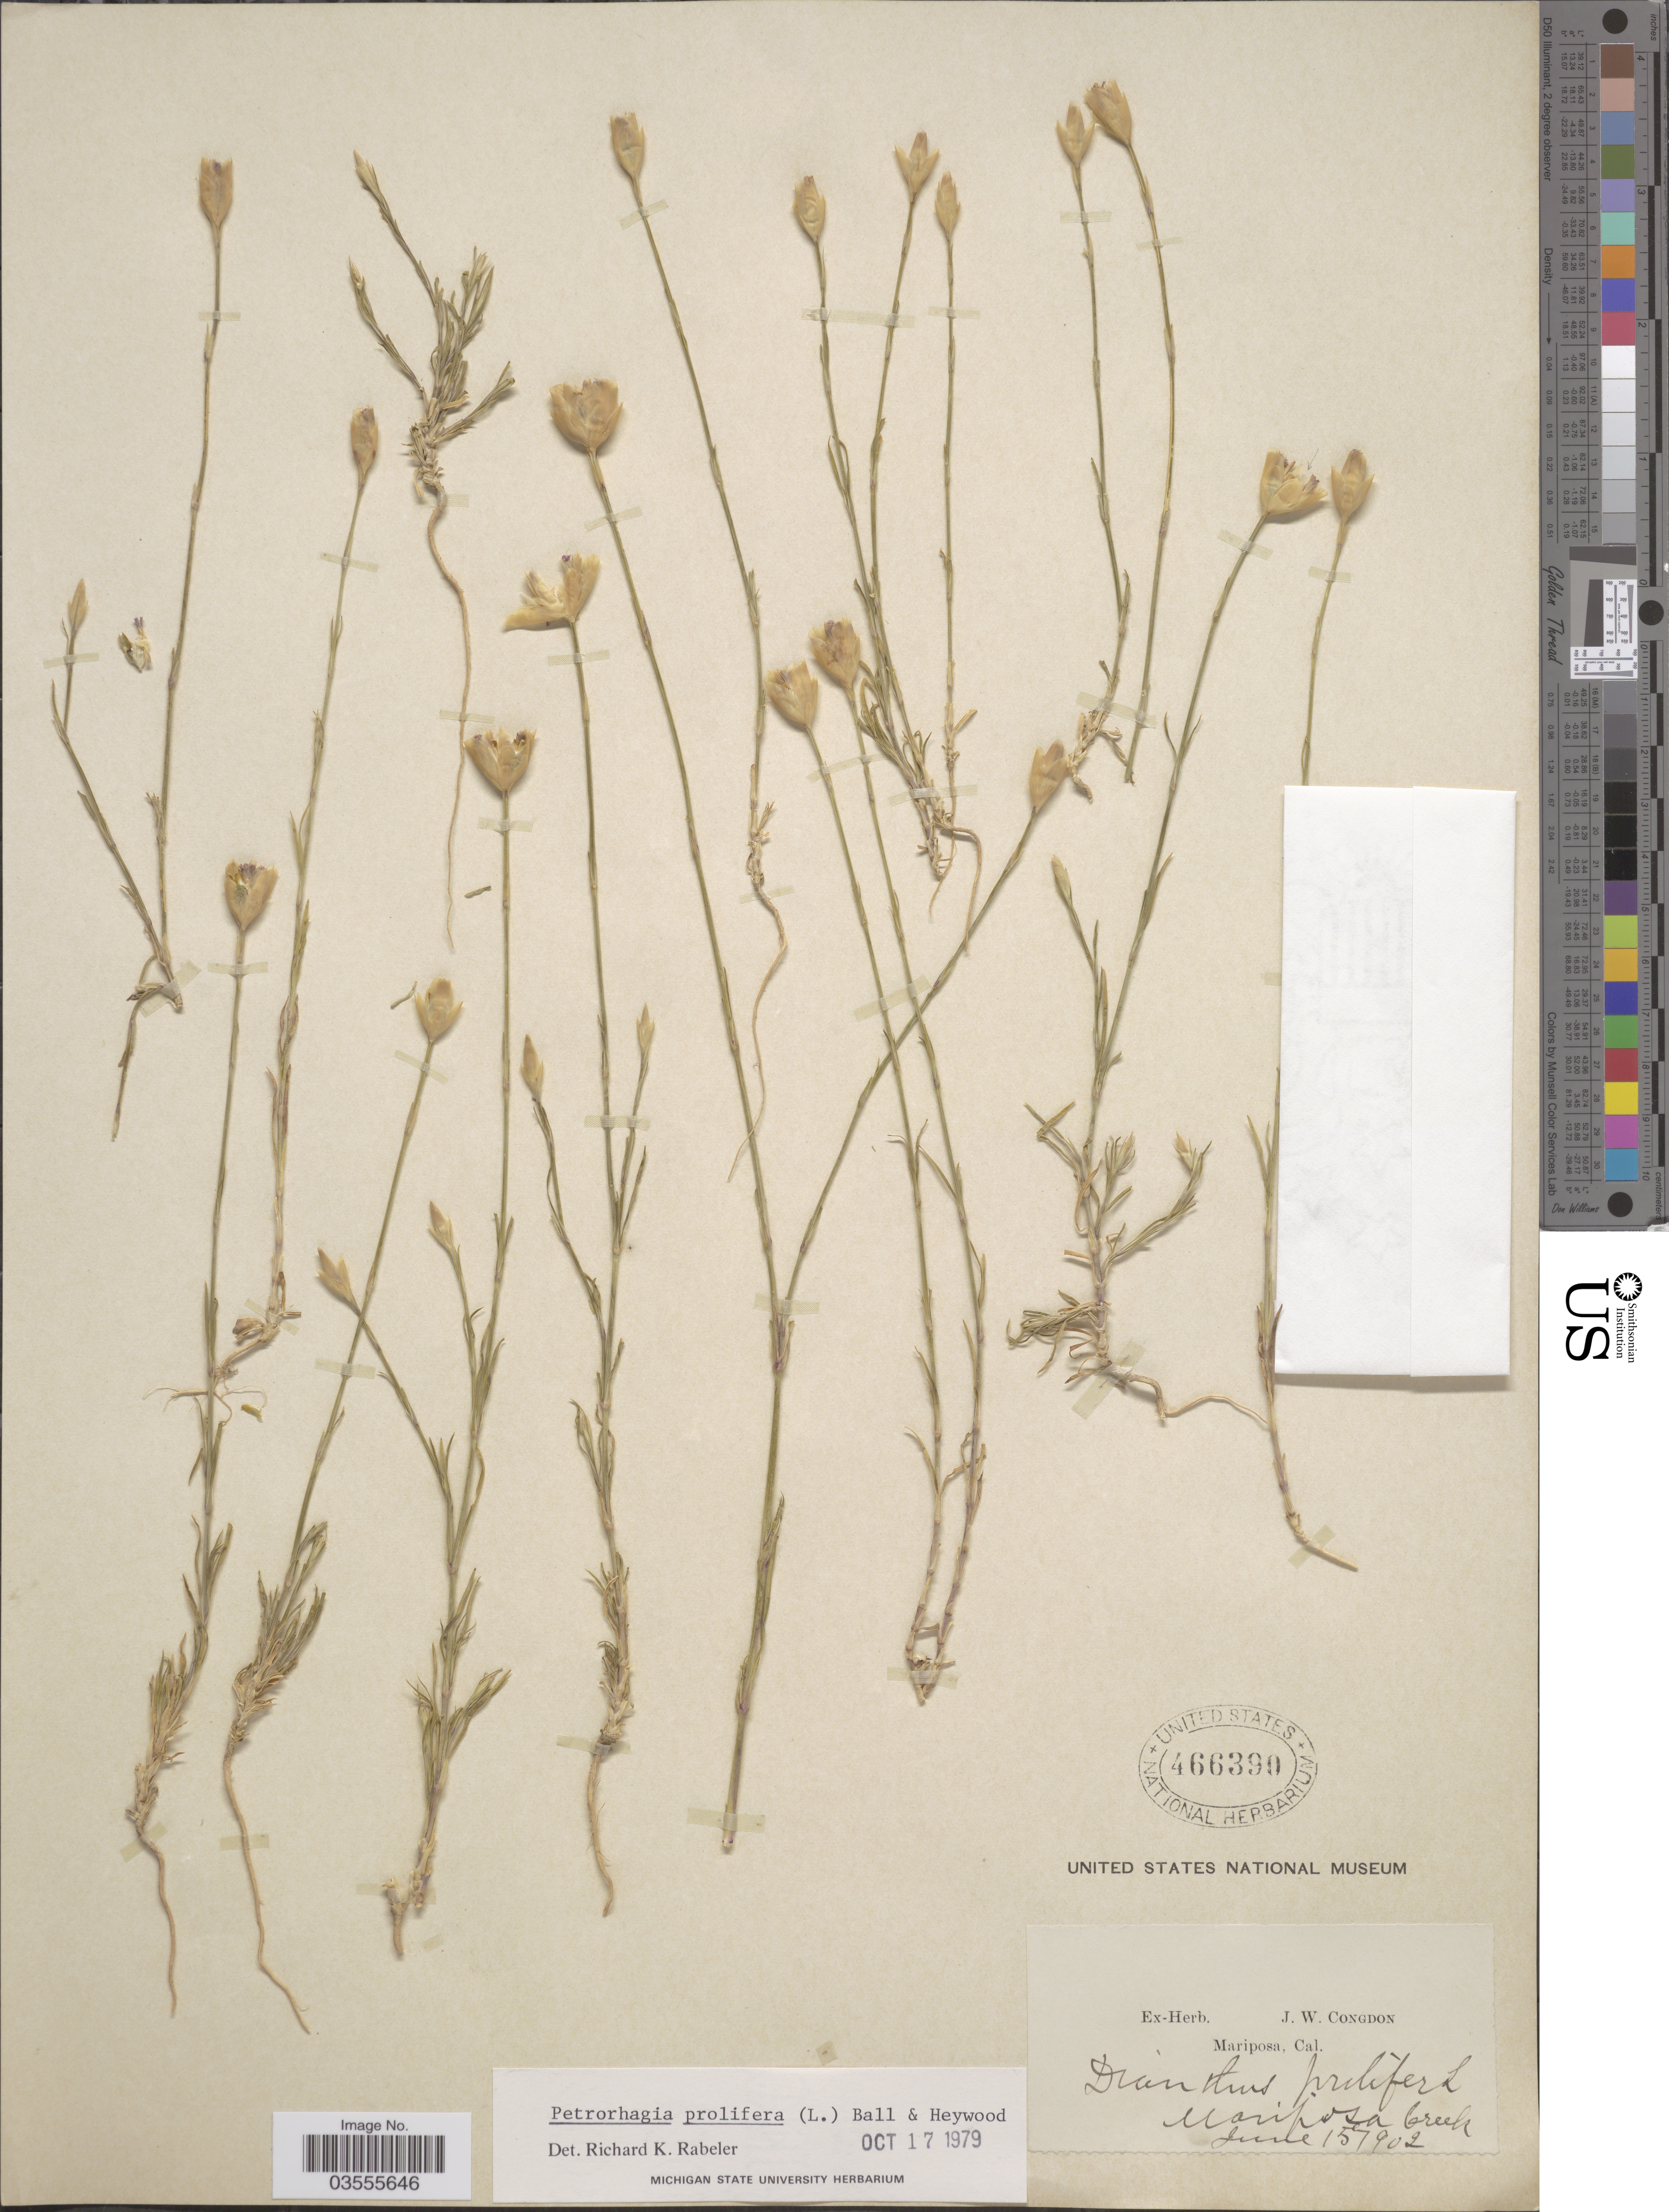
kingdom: Plantae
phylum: Tracheophyta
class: Magnoliopsida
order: Caryophyllales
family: Caryophyllaceae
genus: Petrorhagia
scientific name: Petrorhagia prolifera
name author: (L.) P.W. Ball & Heywood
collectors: ex herb. J. W. Congdon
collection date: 1902-06-15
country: United States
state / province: California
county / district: Mariposa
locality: Mariposa Creek.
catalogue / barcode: US 466390